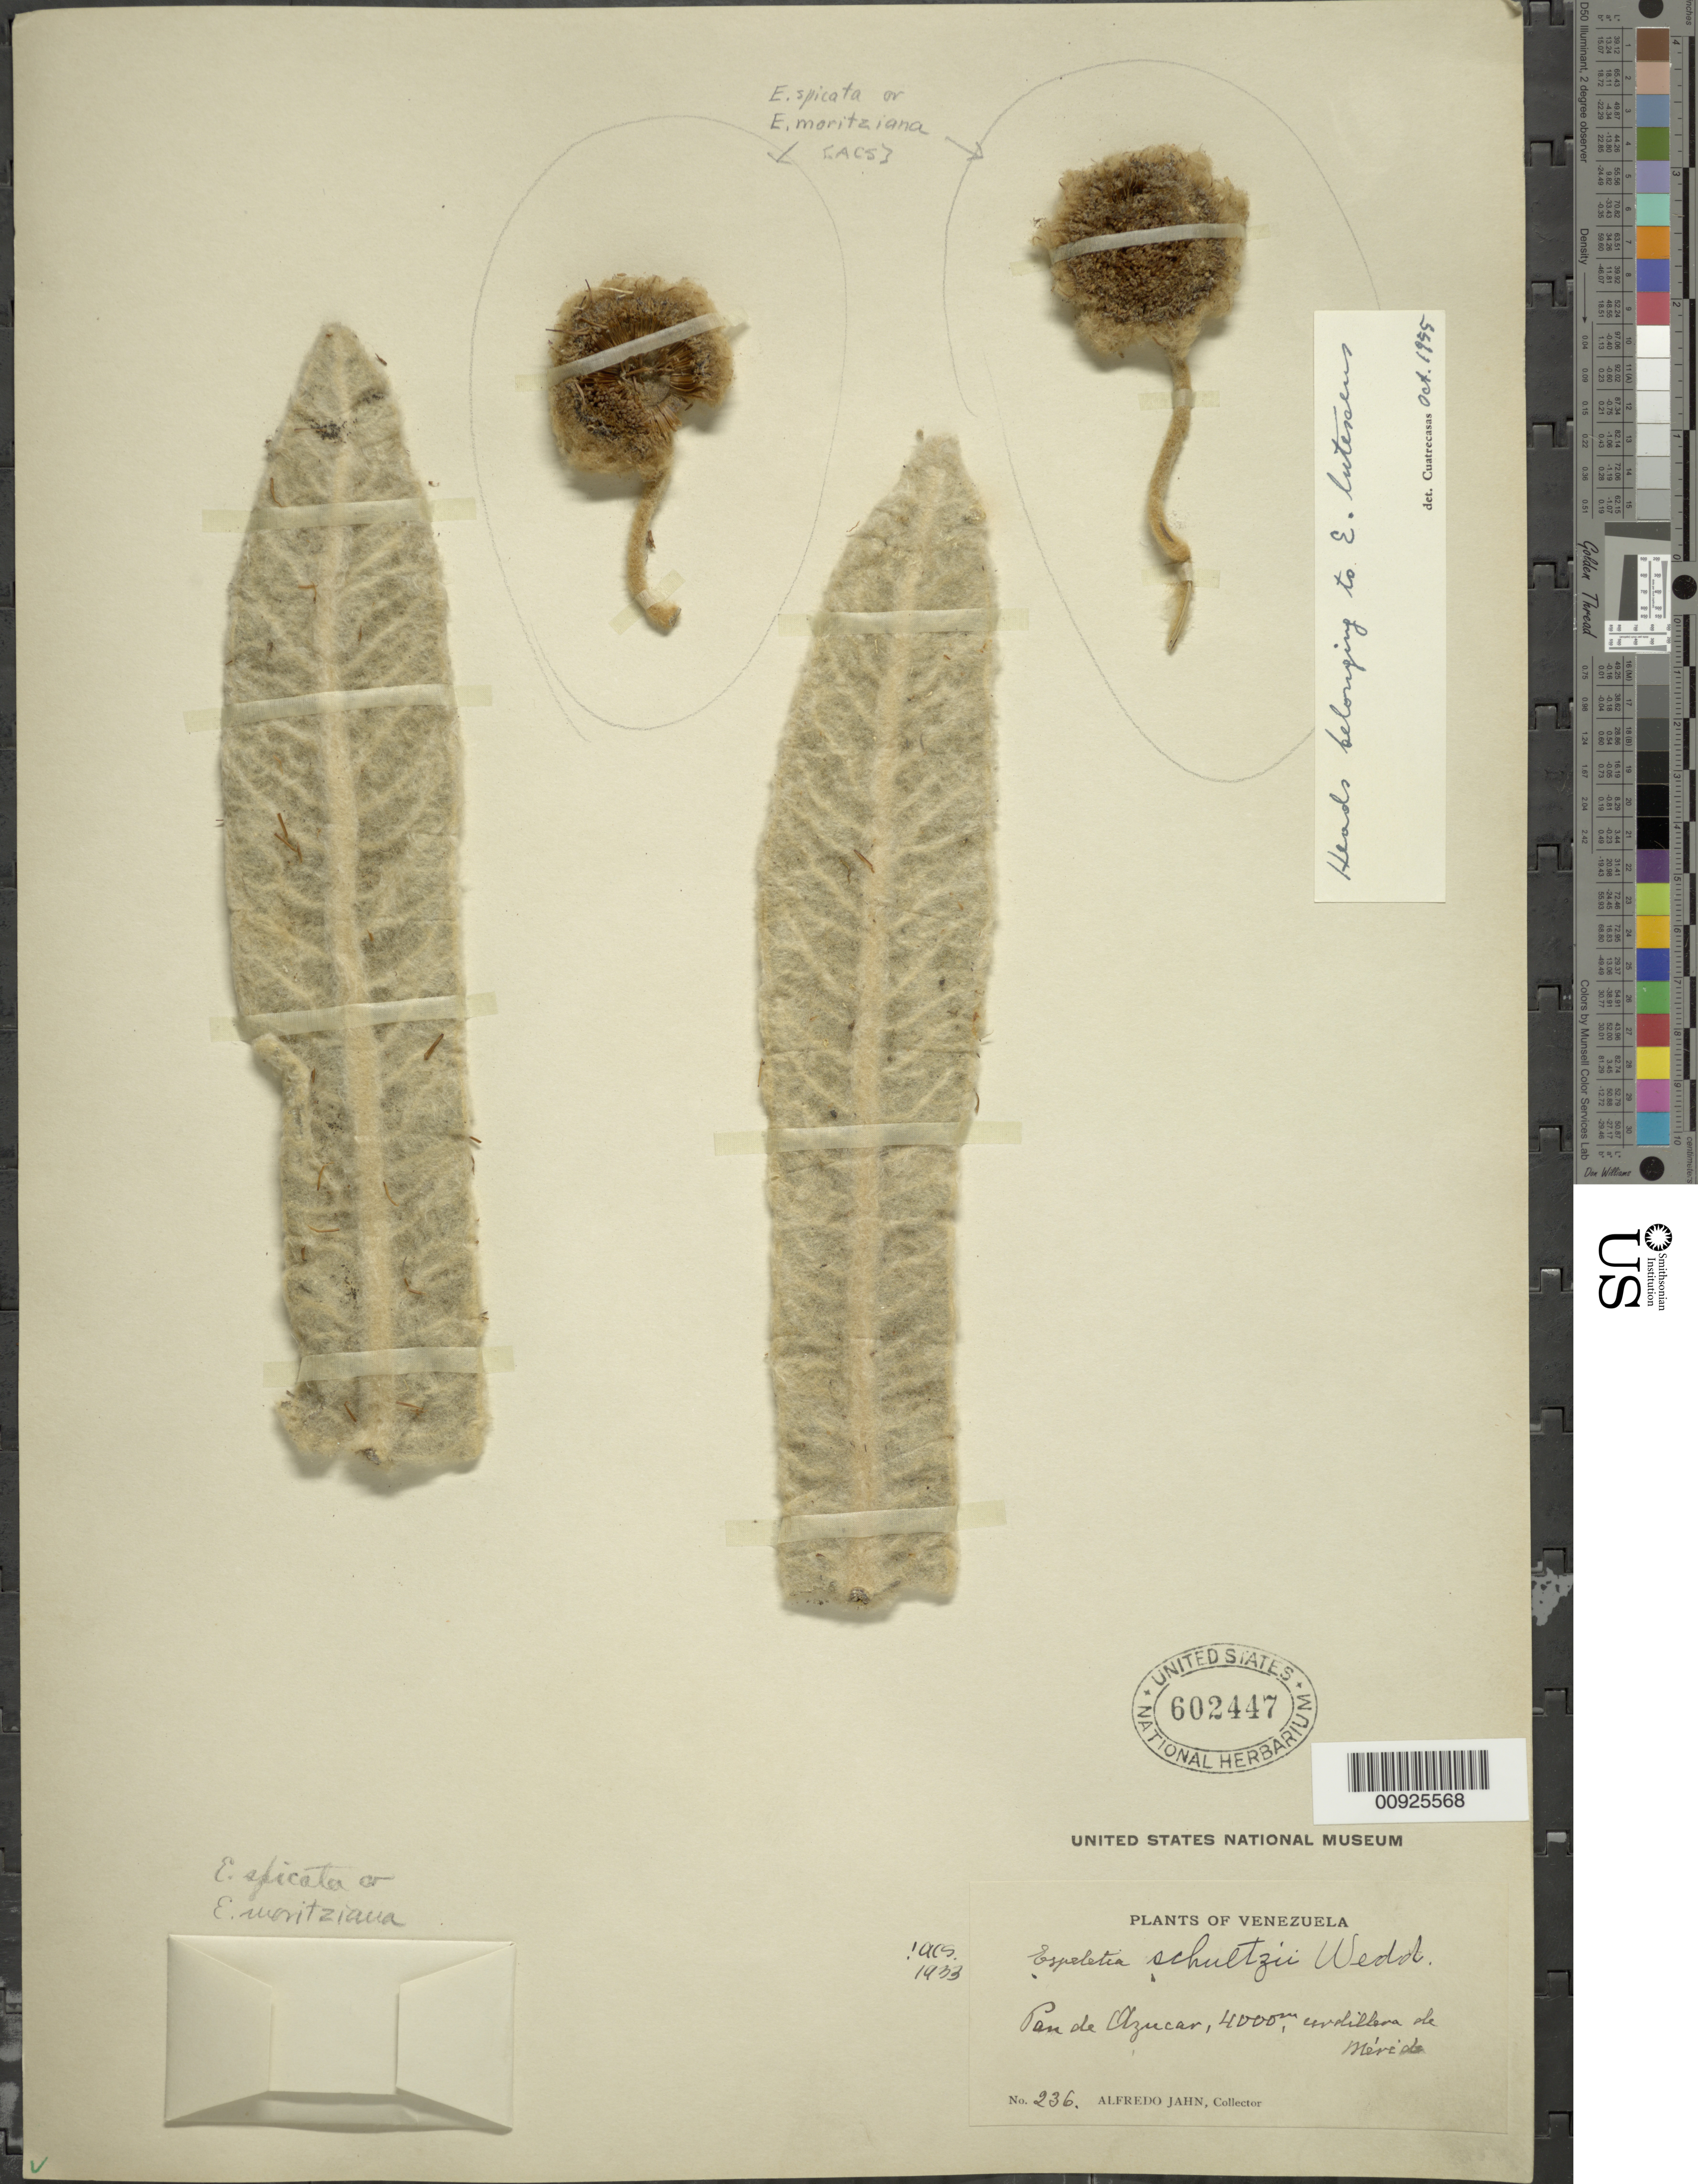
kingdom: Plantae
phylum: Tracheophyta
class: Magnoliopsida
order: Asterales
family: Asteraceae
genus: Espeletia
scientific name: Espeletia schultzii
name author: Wedd.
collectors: A. Jahn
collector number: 236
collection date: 1915-12-31/1916-01-01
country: Venezuela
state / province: Mérida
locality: Pan de Azúcar.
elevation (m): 4000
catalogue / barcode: US 602447